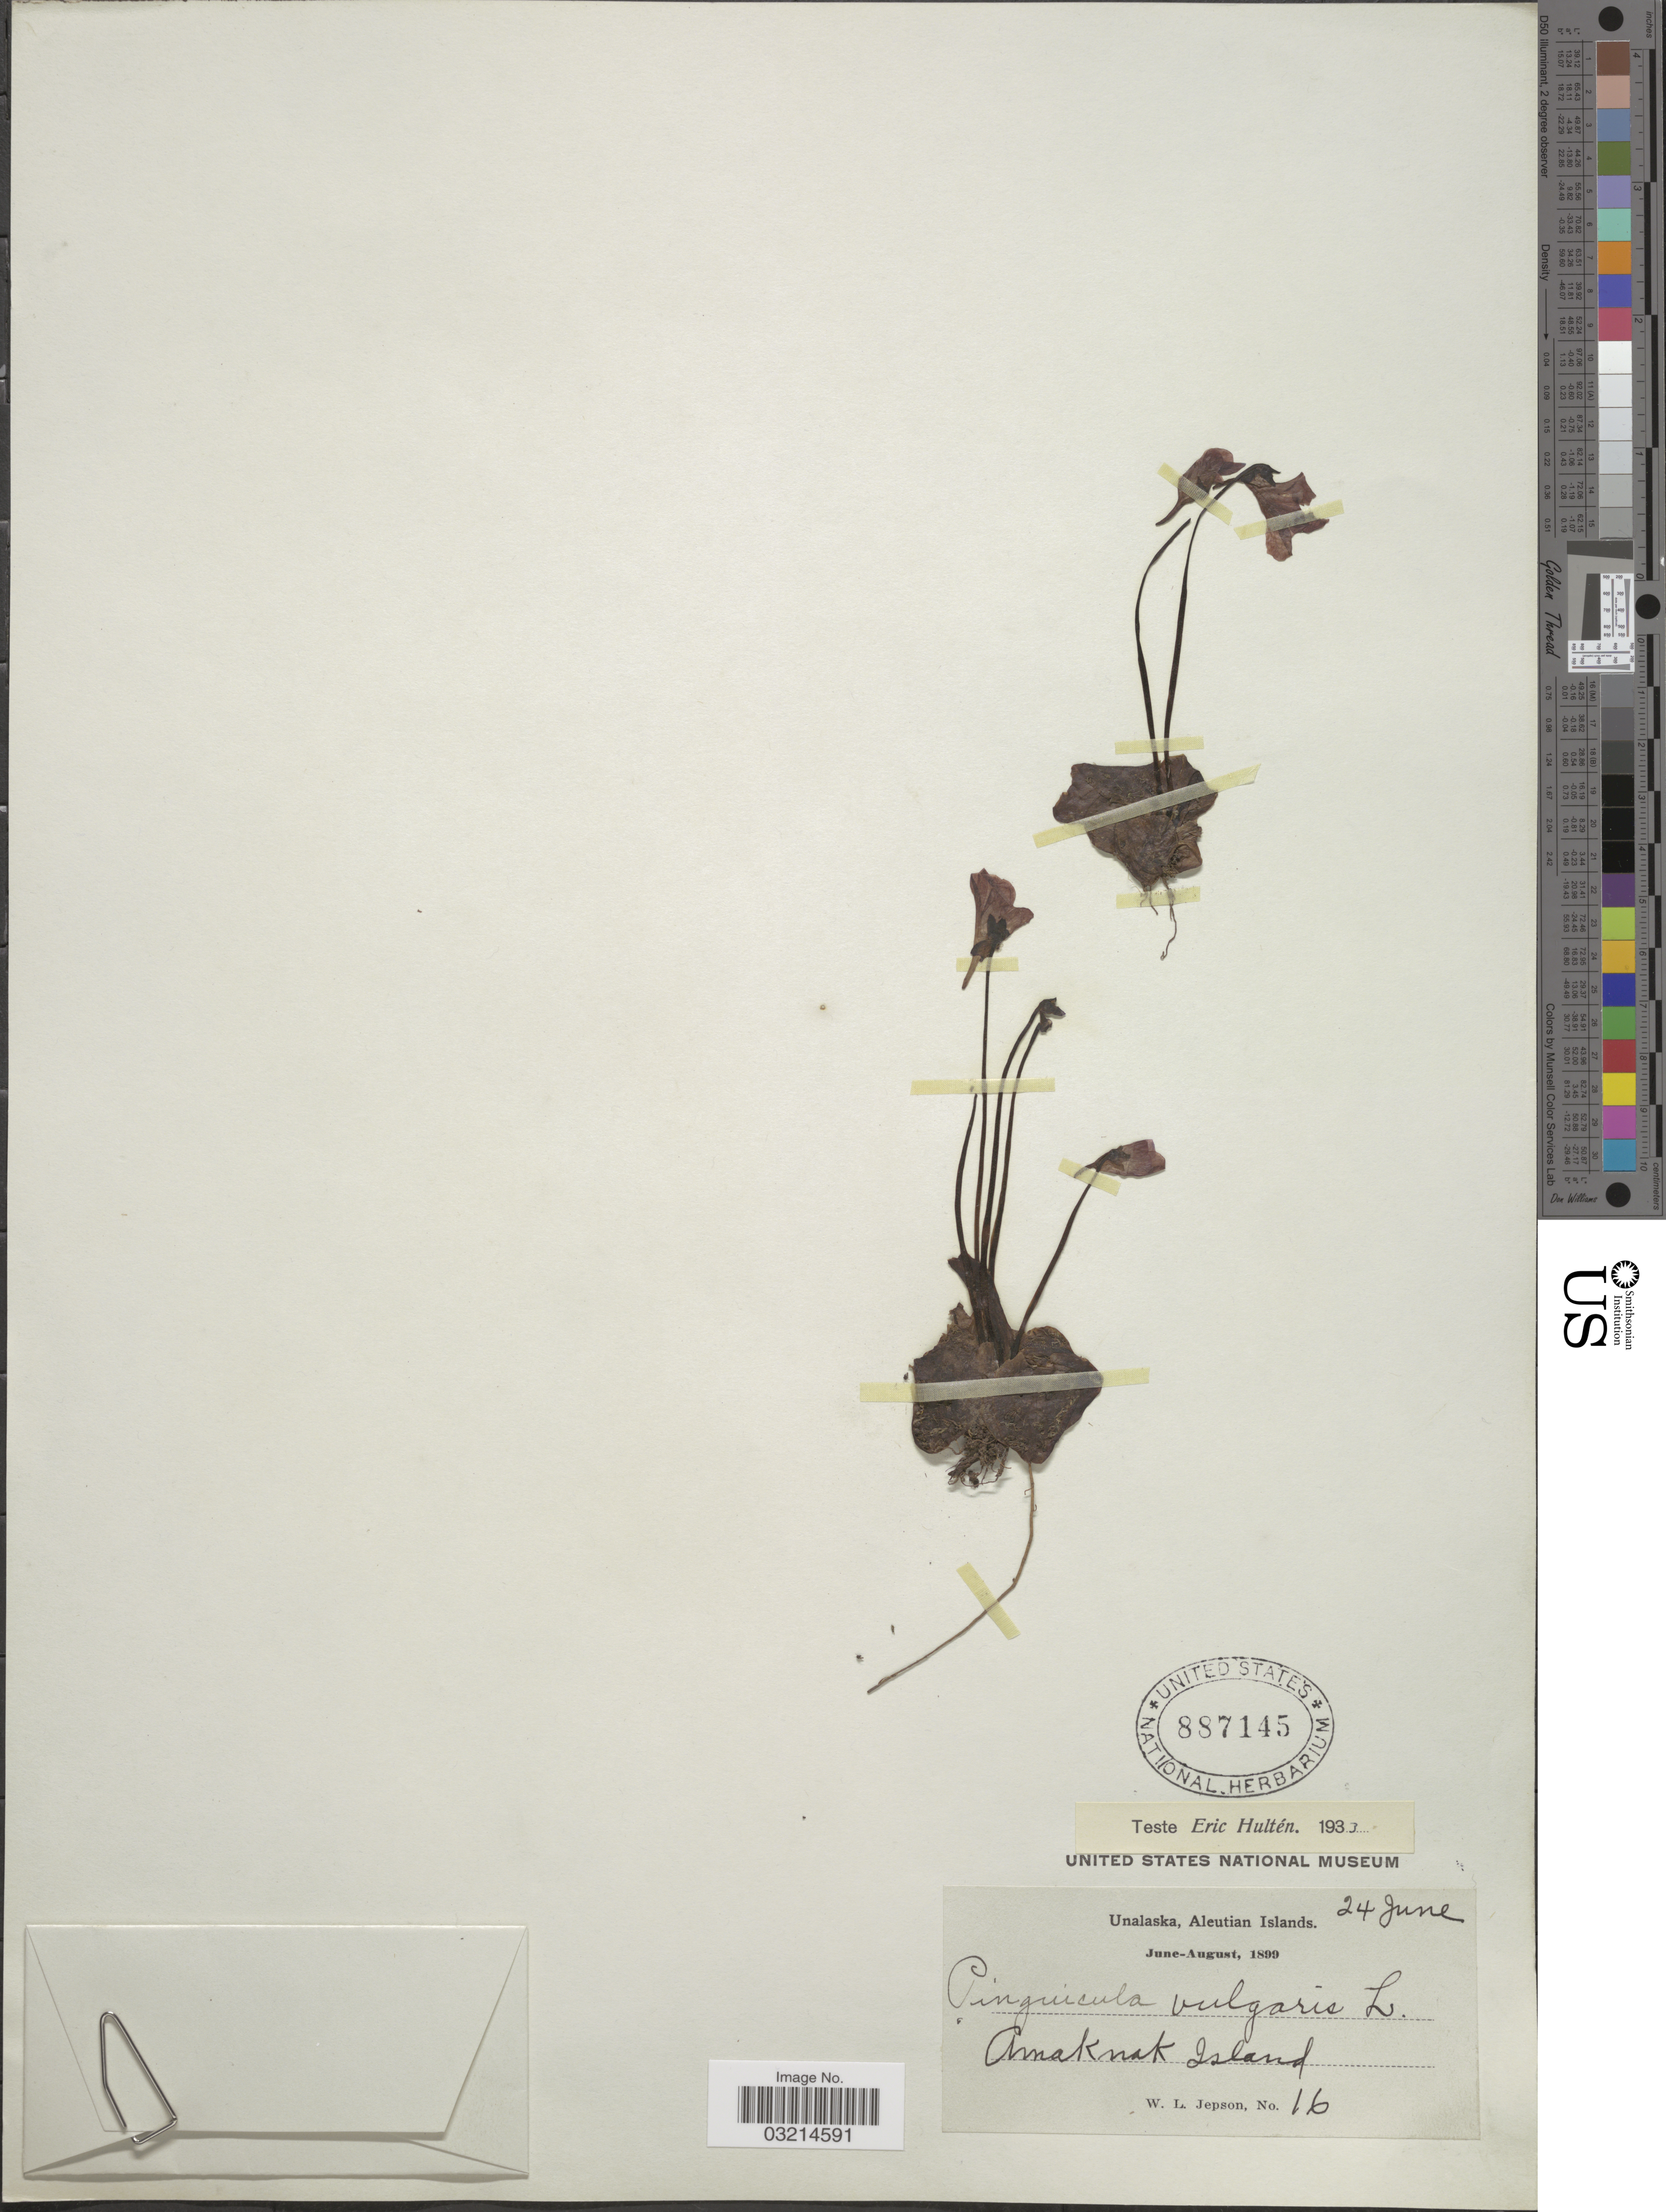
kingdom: Plantae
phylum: Tracheophyta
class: Magnoliopsida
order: Lamiales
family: Lentibulariaceae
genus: Pinguicula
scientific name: Pinguicula vulgaris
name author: L.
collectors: W. L. Jepson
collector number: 16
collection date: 1899-06-24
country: United States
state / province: Alaska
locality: Unalaska, Aleutian Islands. Amaknak Island.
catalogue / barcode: US 887145